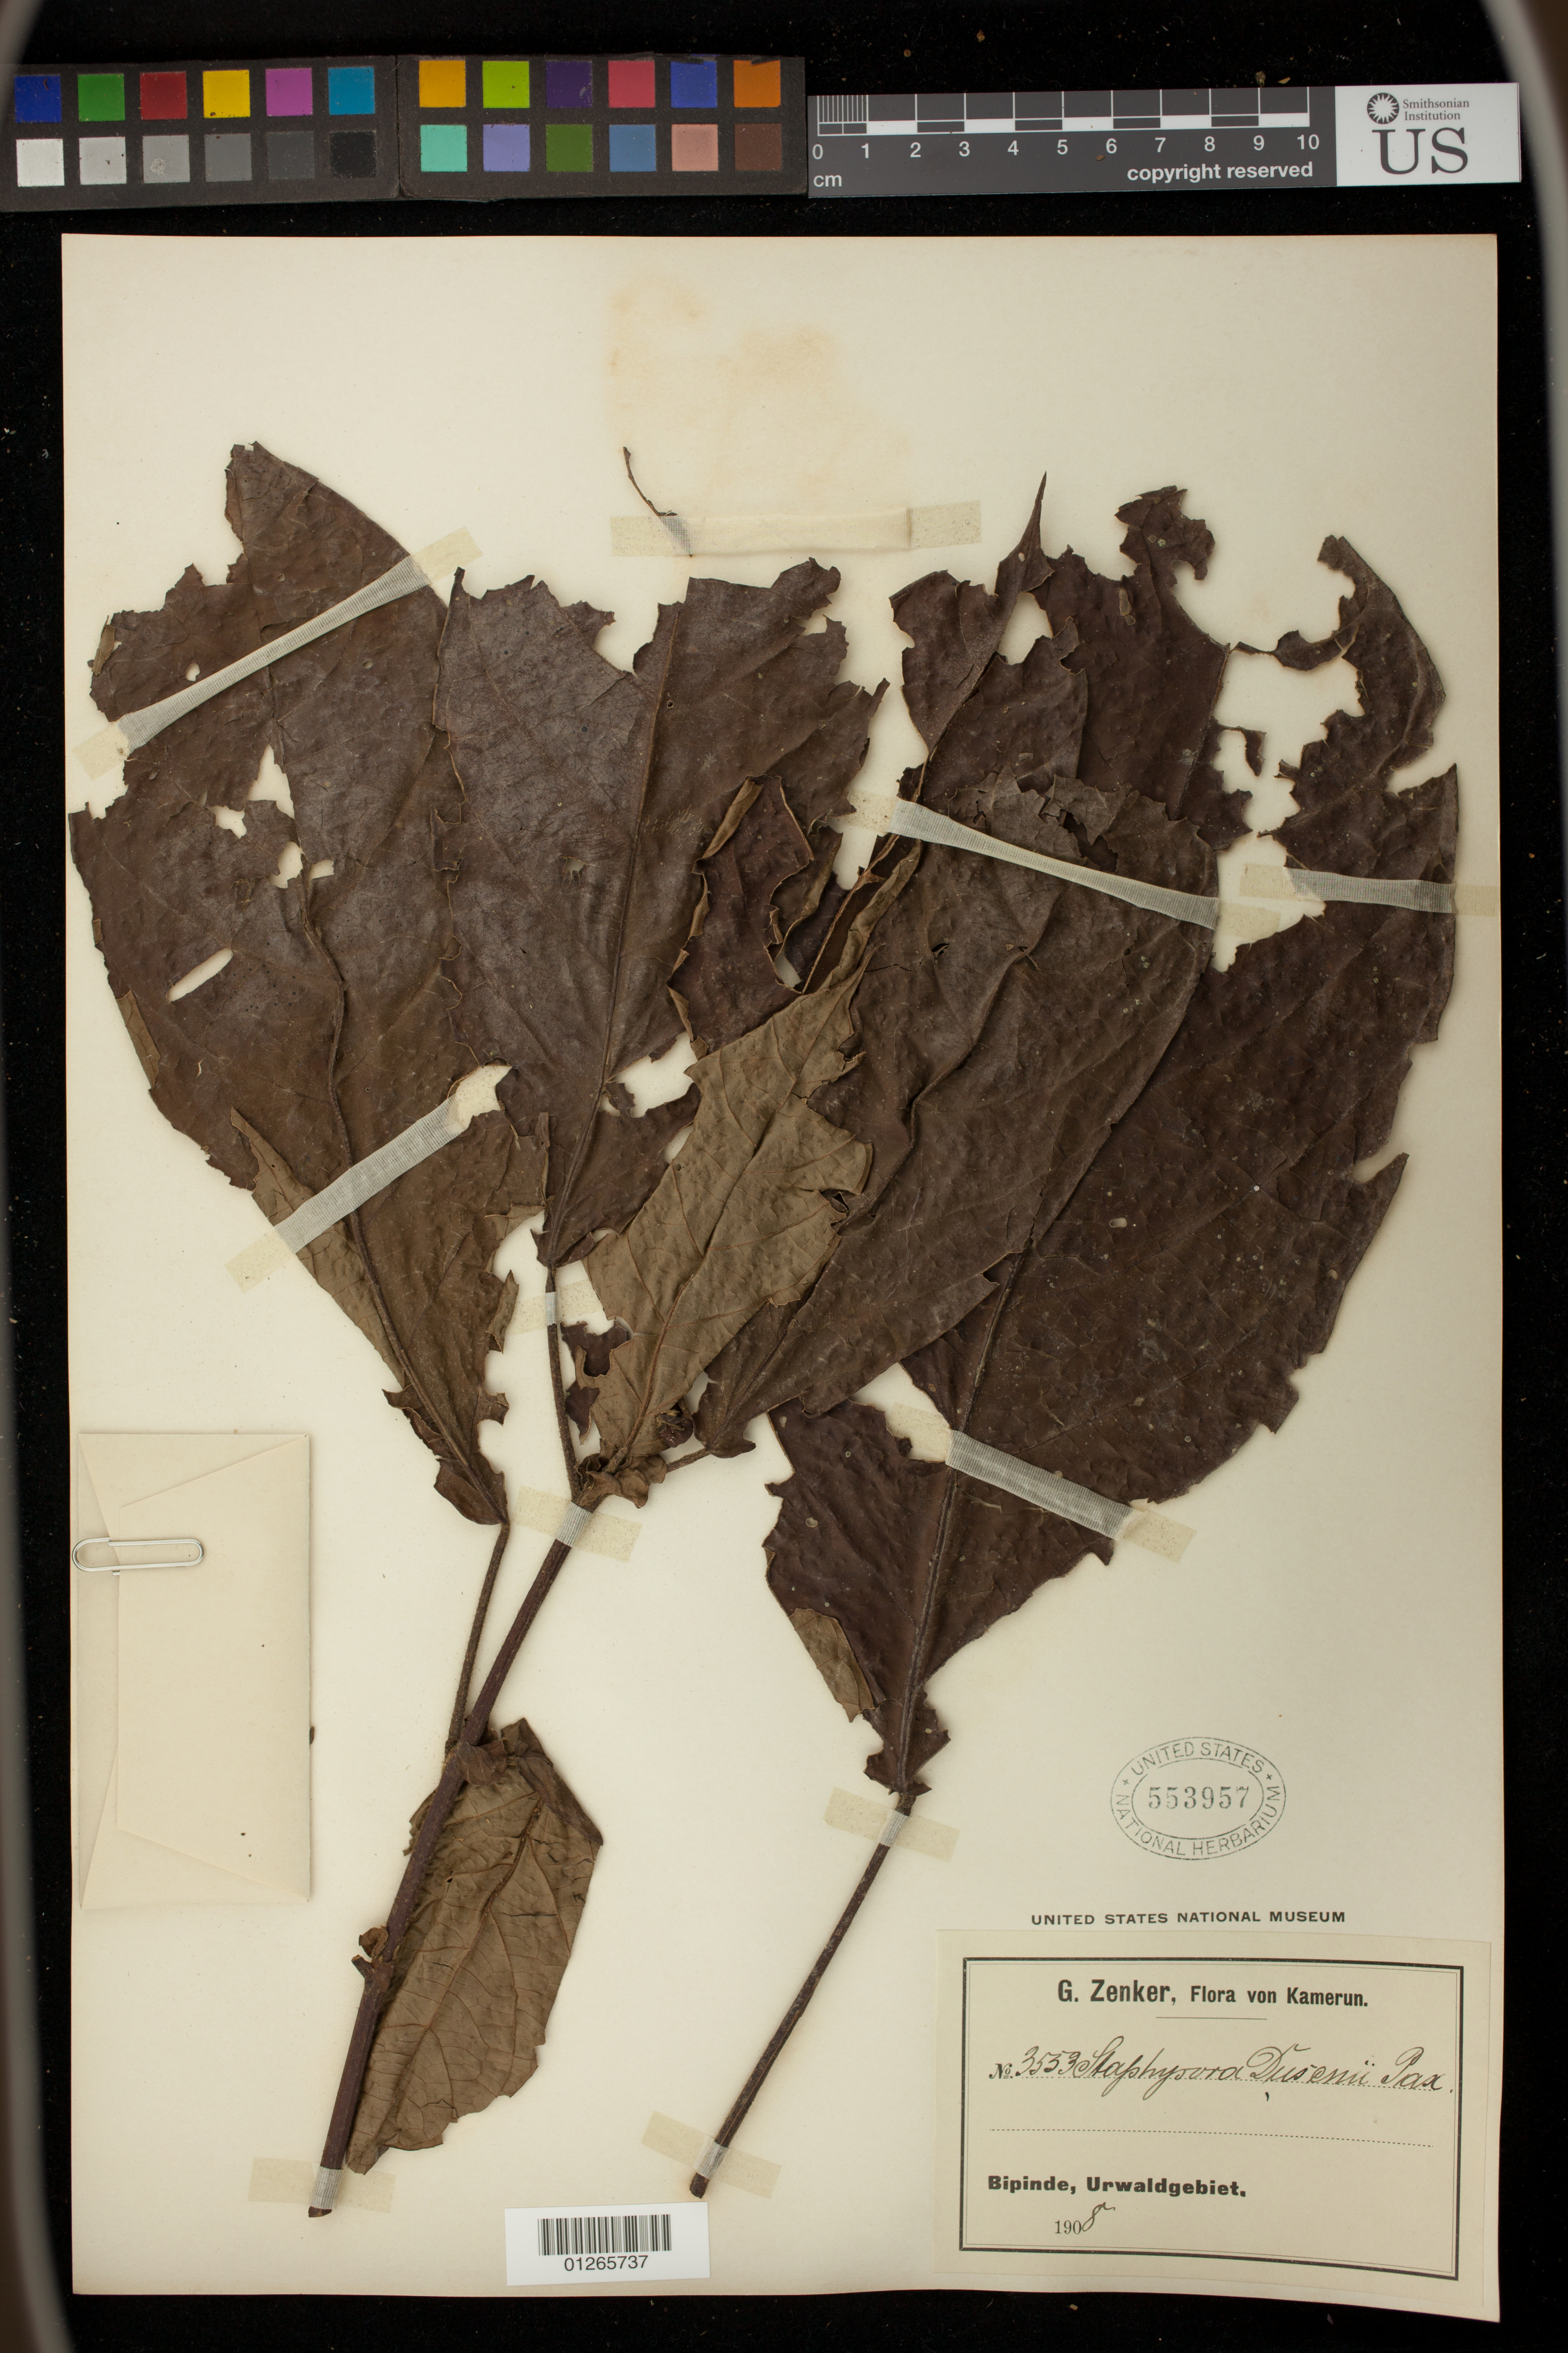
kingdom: Plantae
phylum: Tracheophyta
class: Magnoliopsida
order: Malpighiales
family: Phyllanthaceae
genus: Maesobotrya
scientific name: Maesobotrya klaineana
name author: (Pierre) J. Léonard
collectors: G. A. Zenker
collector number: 3533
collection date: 1908-01-01/1908-12-31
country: Cameroon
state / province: Sud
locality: Bipinde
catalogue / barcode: US 553957